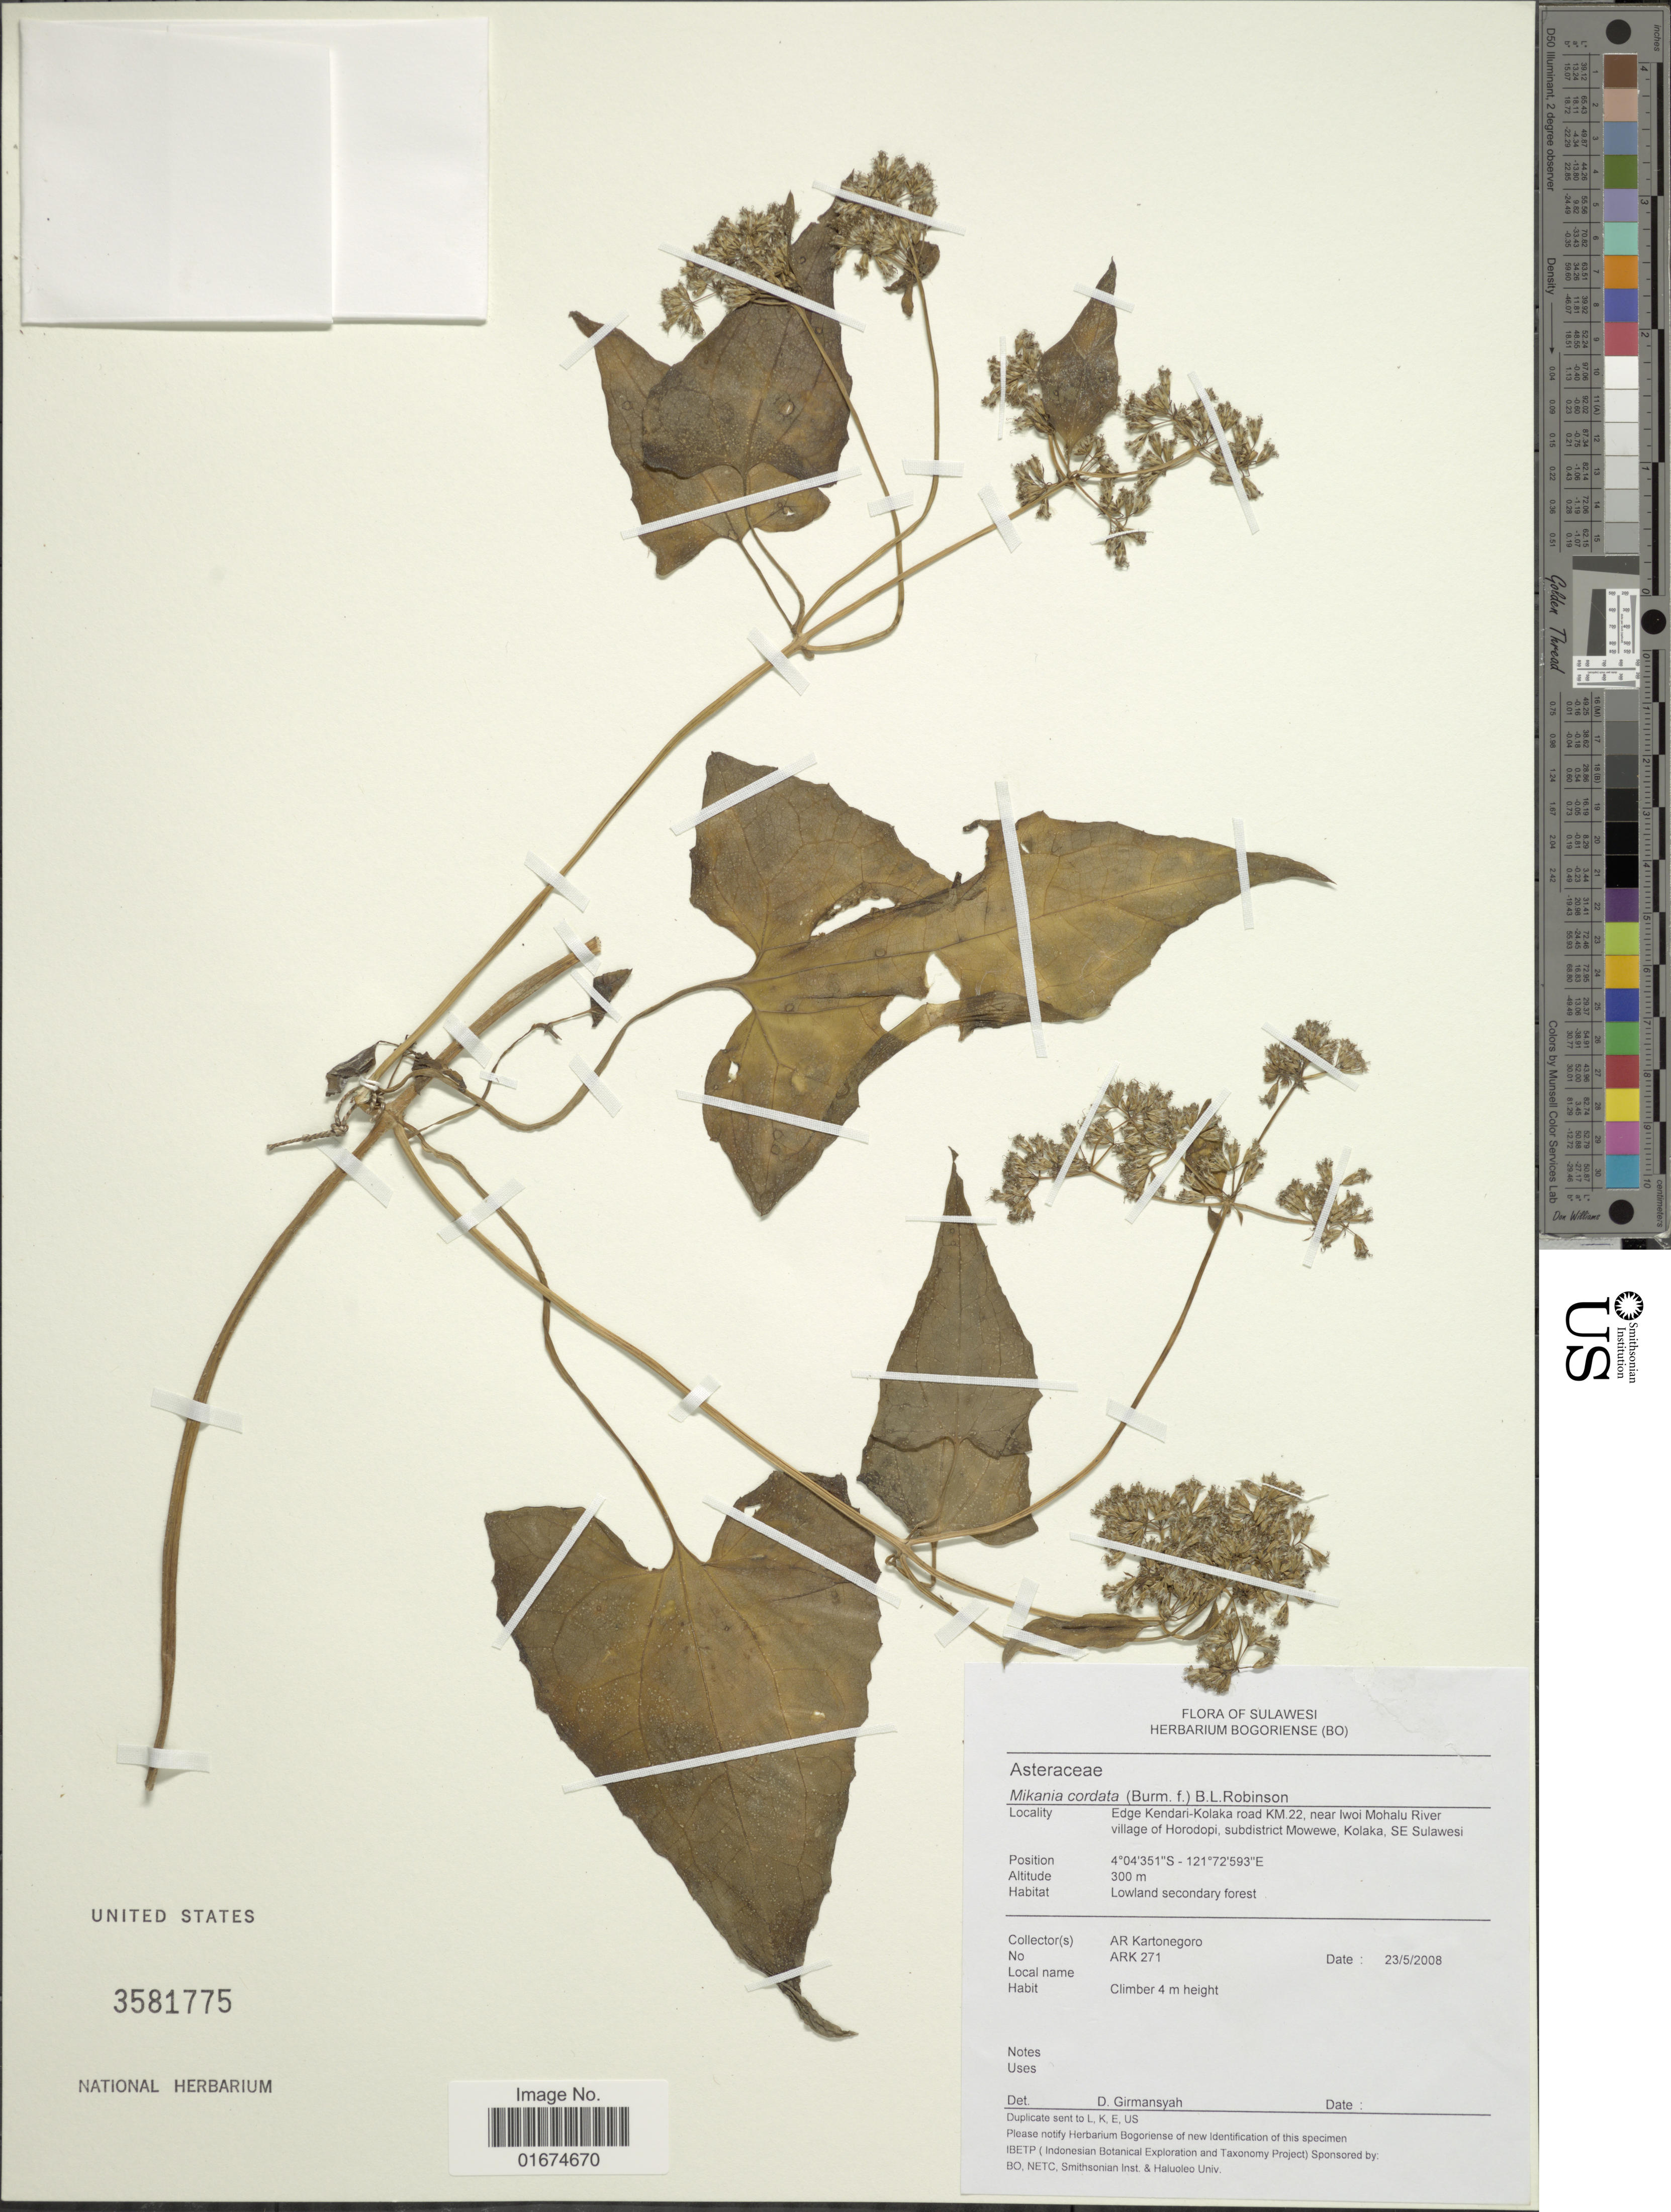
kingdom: Plantae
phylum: Tracheophyta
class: Magnoliopsida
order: Asterales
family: Asteraceae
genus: Mikania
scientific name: Mikania cordata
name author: (Burm. f.) B.L. Rob.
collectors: A. Kartonegoro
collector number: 271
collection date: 2008-05-23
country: Indonesia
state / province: Sulawesi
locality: Edge Kendari-Kolaka road KM 22, near Iwoi Mohalu River village of Horodopi, subdistrict Mowewe, Kolaka, SE Sulawesi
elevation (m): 300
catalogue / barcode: US 3581775